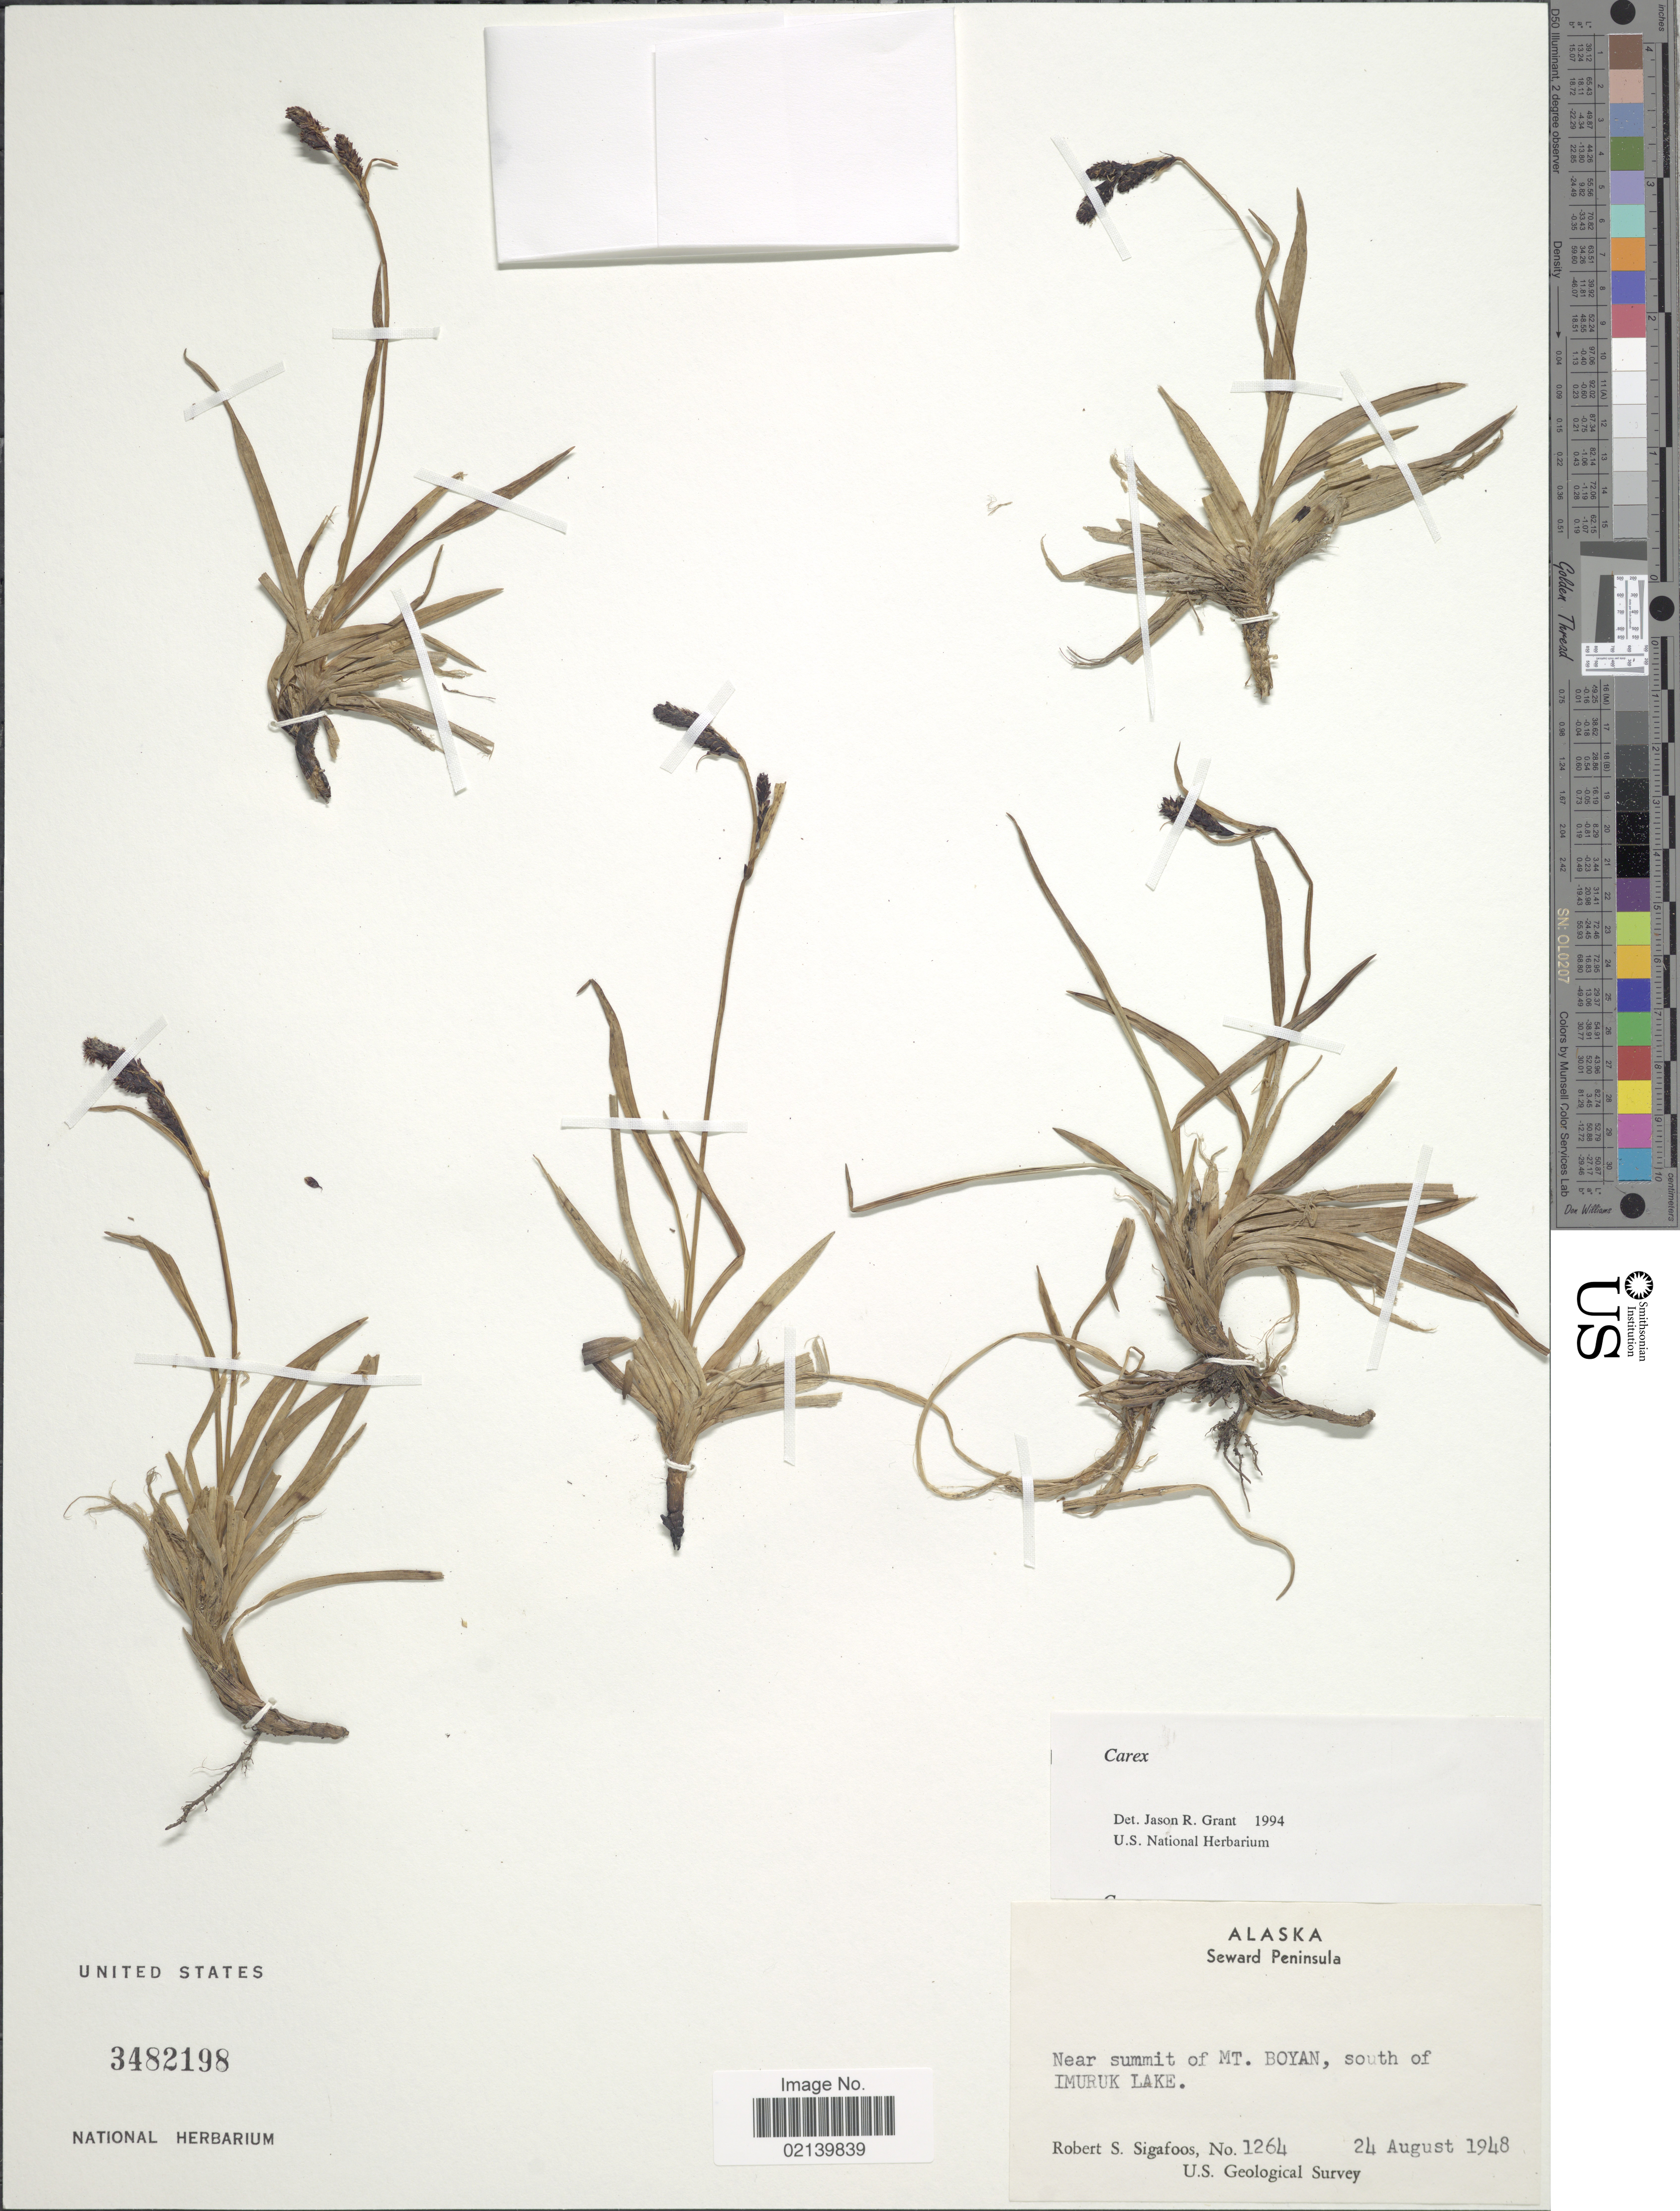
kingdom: Plantae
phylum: Tracheophyta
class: Liliopsida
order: Poales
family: Cyperaceae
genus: Carex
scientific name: Carex sp.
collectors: R. Sigafoos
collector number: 1264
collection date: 1948-08-24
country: United States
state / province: Alaska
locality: Alaska, Seward Peninsula. Near summit of Mt. Boyan, south of Imuruk Lake.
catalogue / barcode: US 3482198